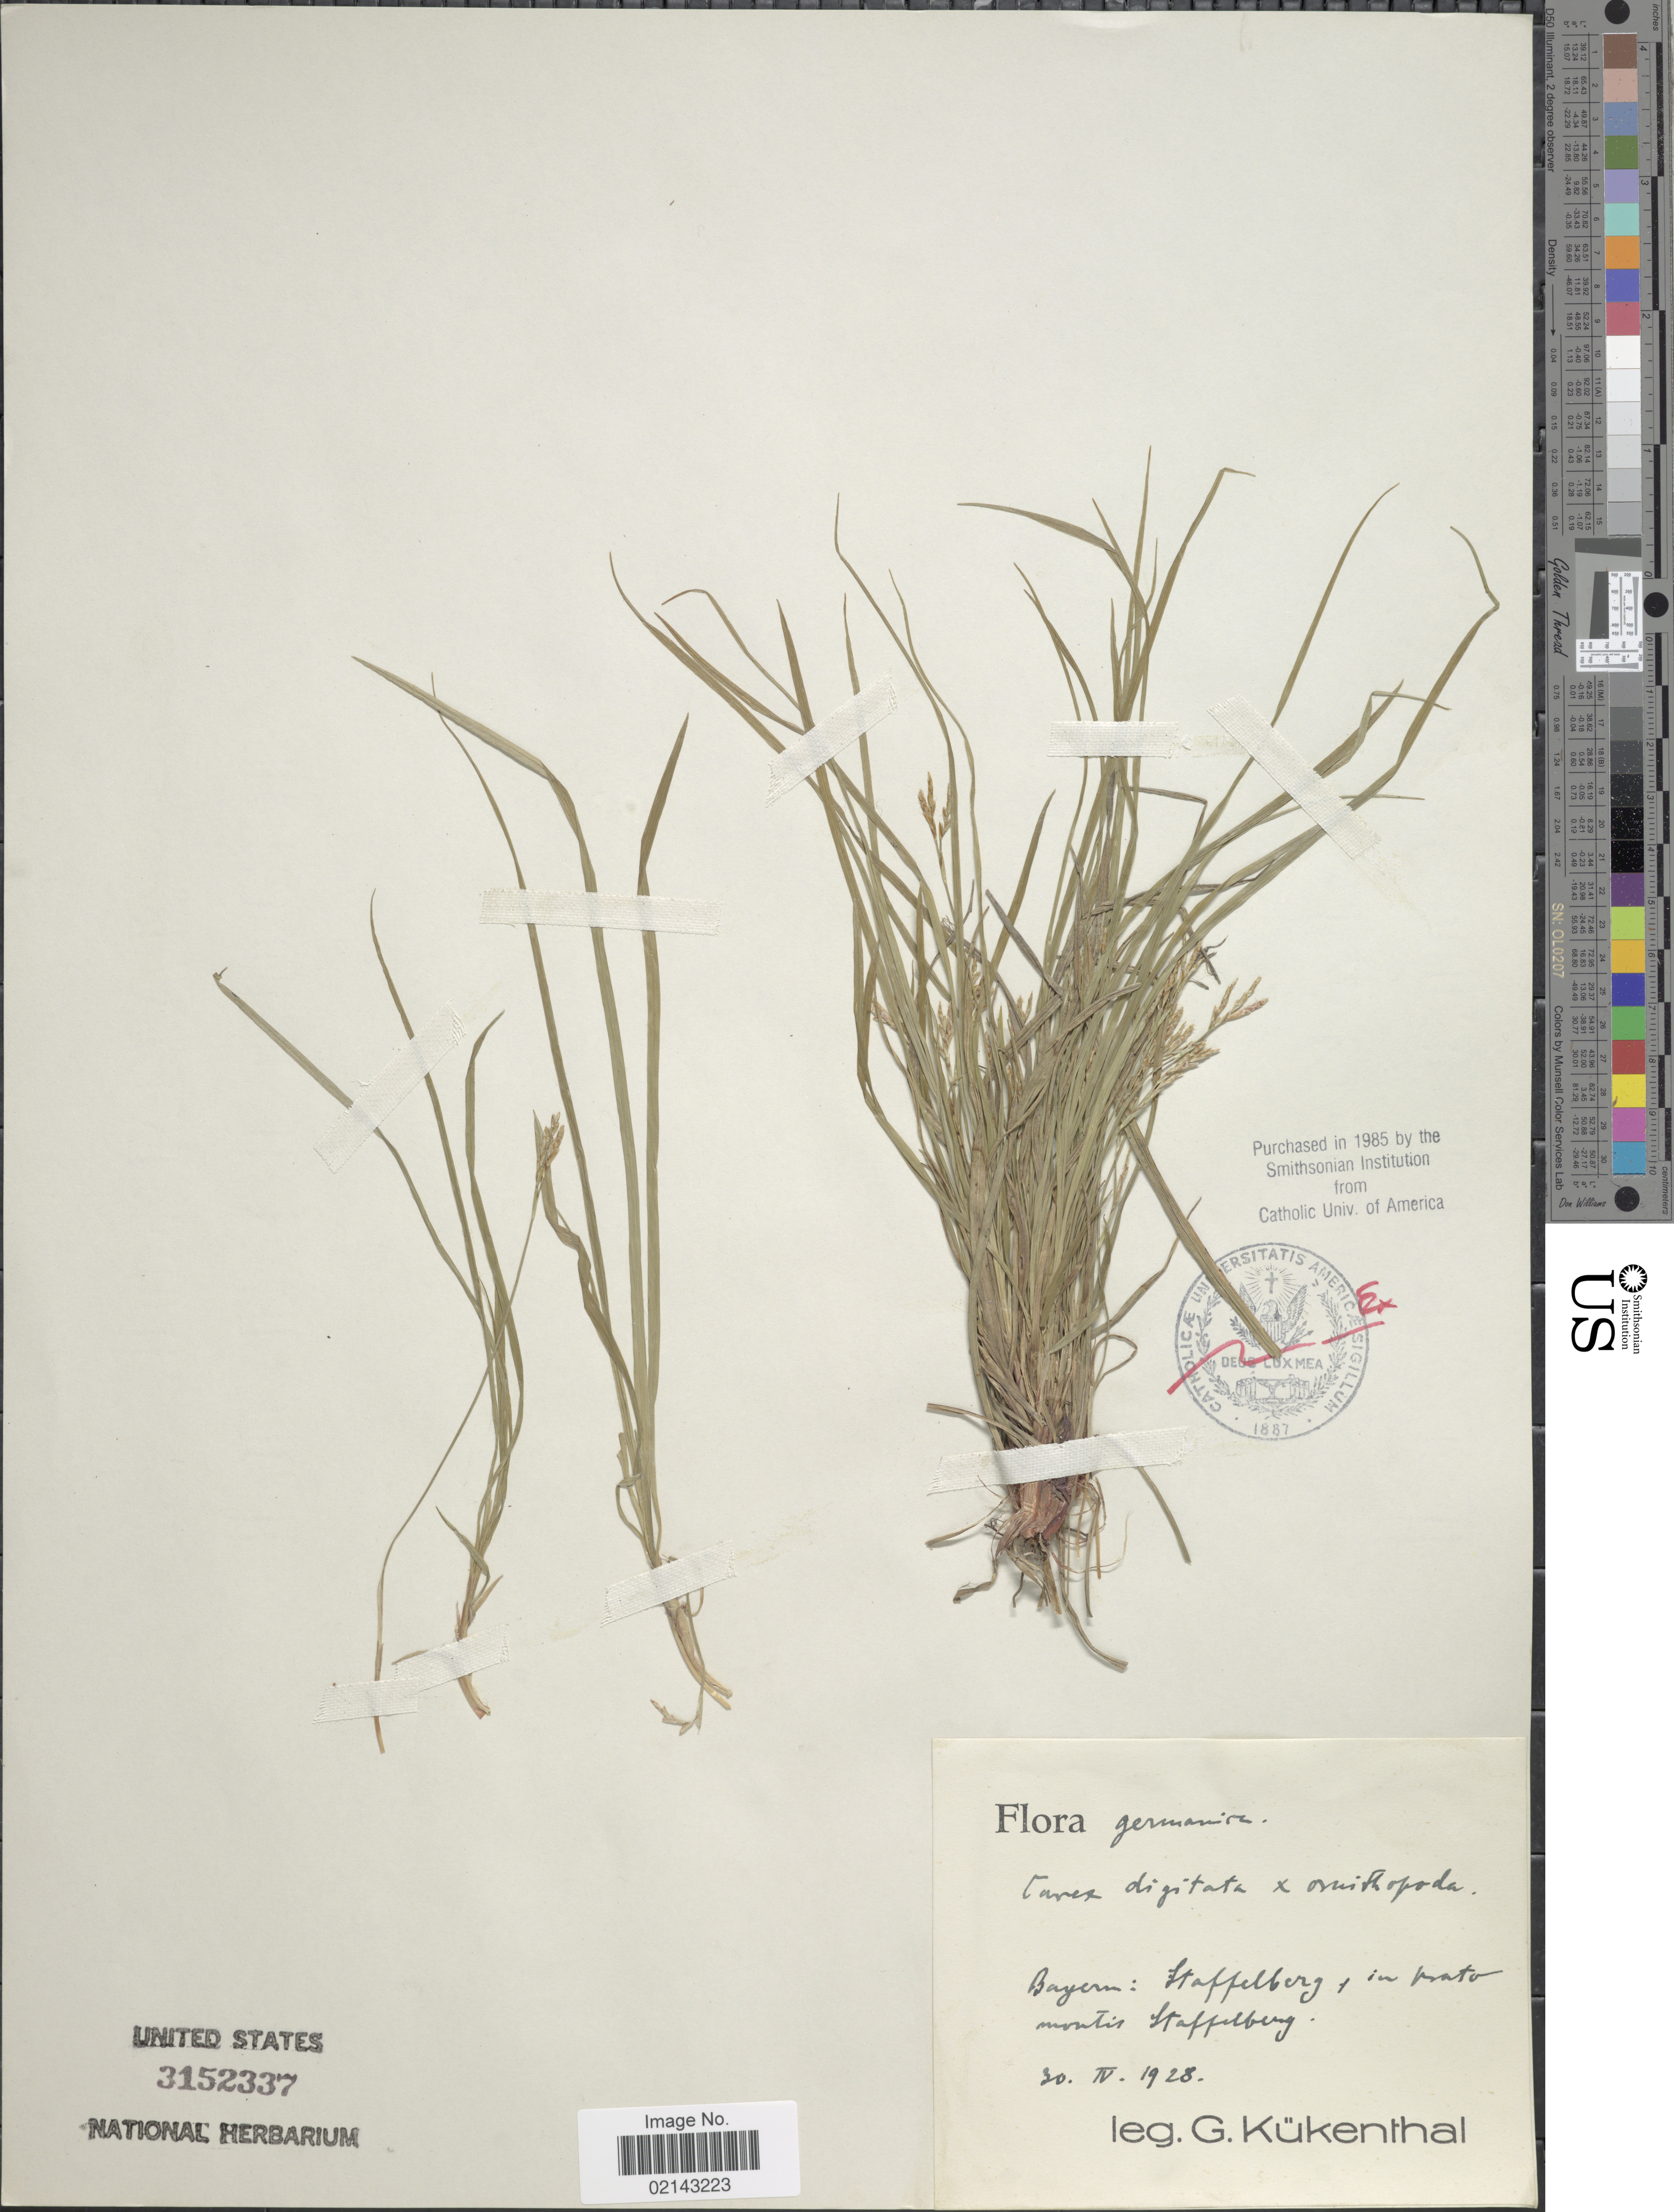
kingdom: Plantae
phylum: Tracheophyta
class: Liliopsida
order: Poales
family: Cyperaceae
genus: Carex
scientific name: Carex digitata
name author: L.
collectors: G. Kükenthal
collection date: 1928-04-30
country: Germany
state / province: Bayern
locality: Staffelberg in prato montis Staffelberg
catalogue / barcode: US 3152337